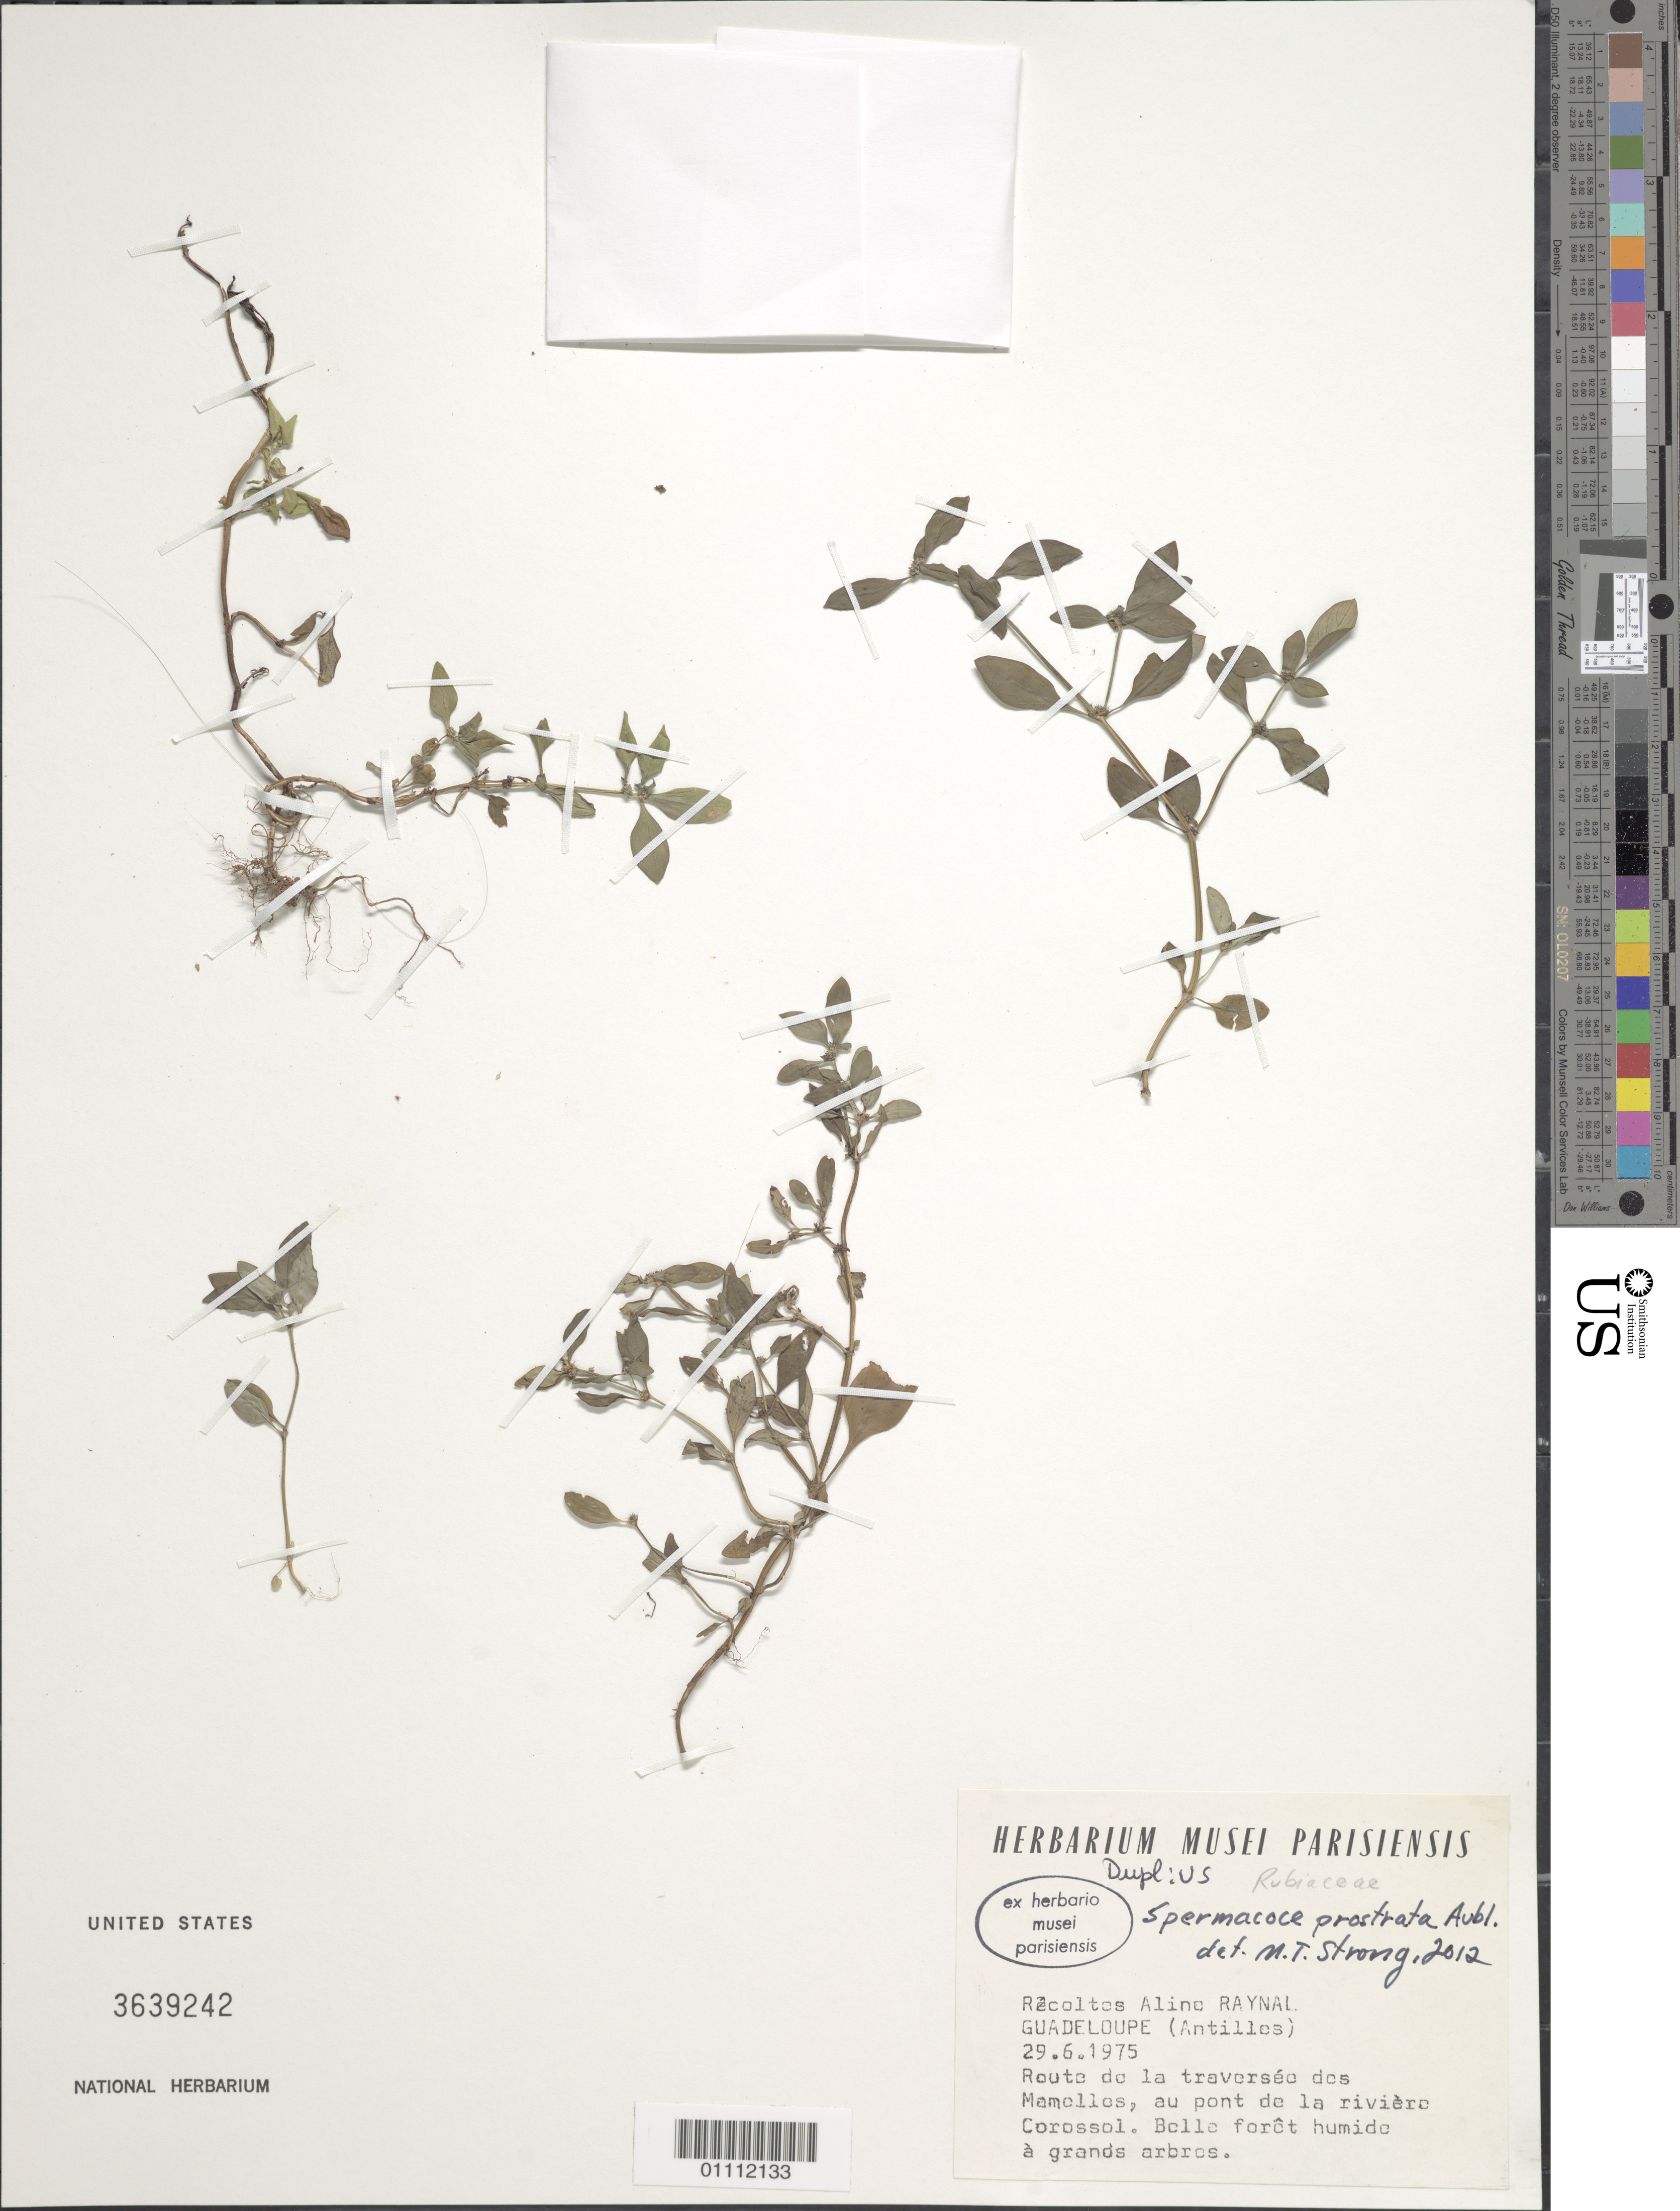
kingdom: Plantae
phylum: Tracheophyta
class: Magnoliopsida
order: Gentianales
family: Rubiaceae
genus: Spermacoce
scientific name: Spermacoce prostrata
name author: Aubl.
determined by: Strong, M. T., (US), Smithsonian Institution - National Museum of Natural History (UNITED STATES)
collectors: A. M. Raynal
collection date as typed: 29 Jun 1975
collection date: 1975-06-29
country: Guadeloupe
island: Basse Terre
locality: Mamelles, route de la traversée; au pont de la rivière Corossol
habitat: Belle forêt humide à grands arbres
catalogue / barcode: US 3639242